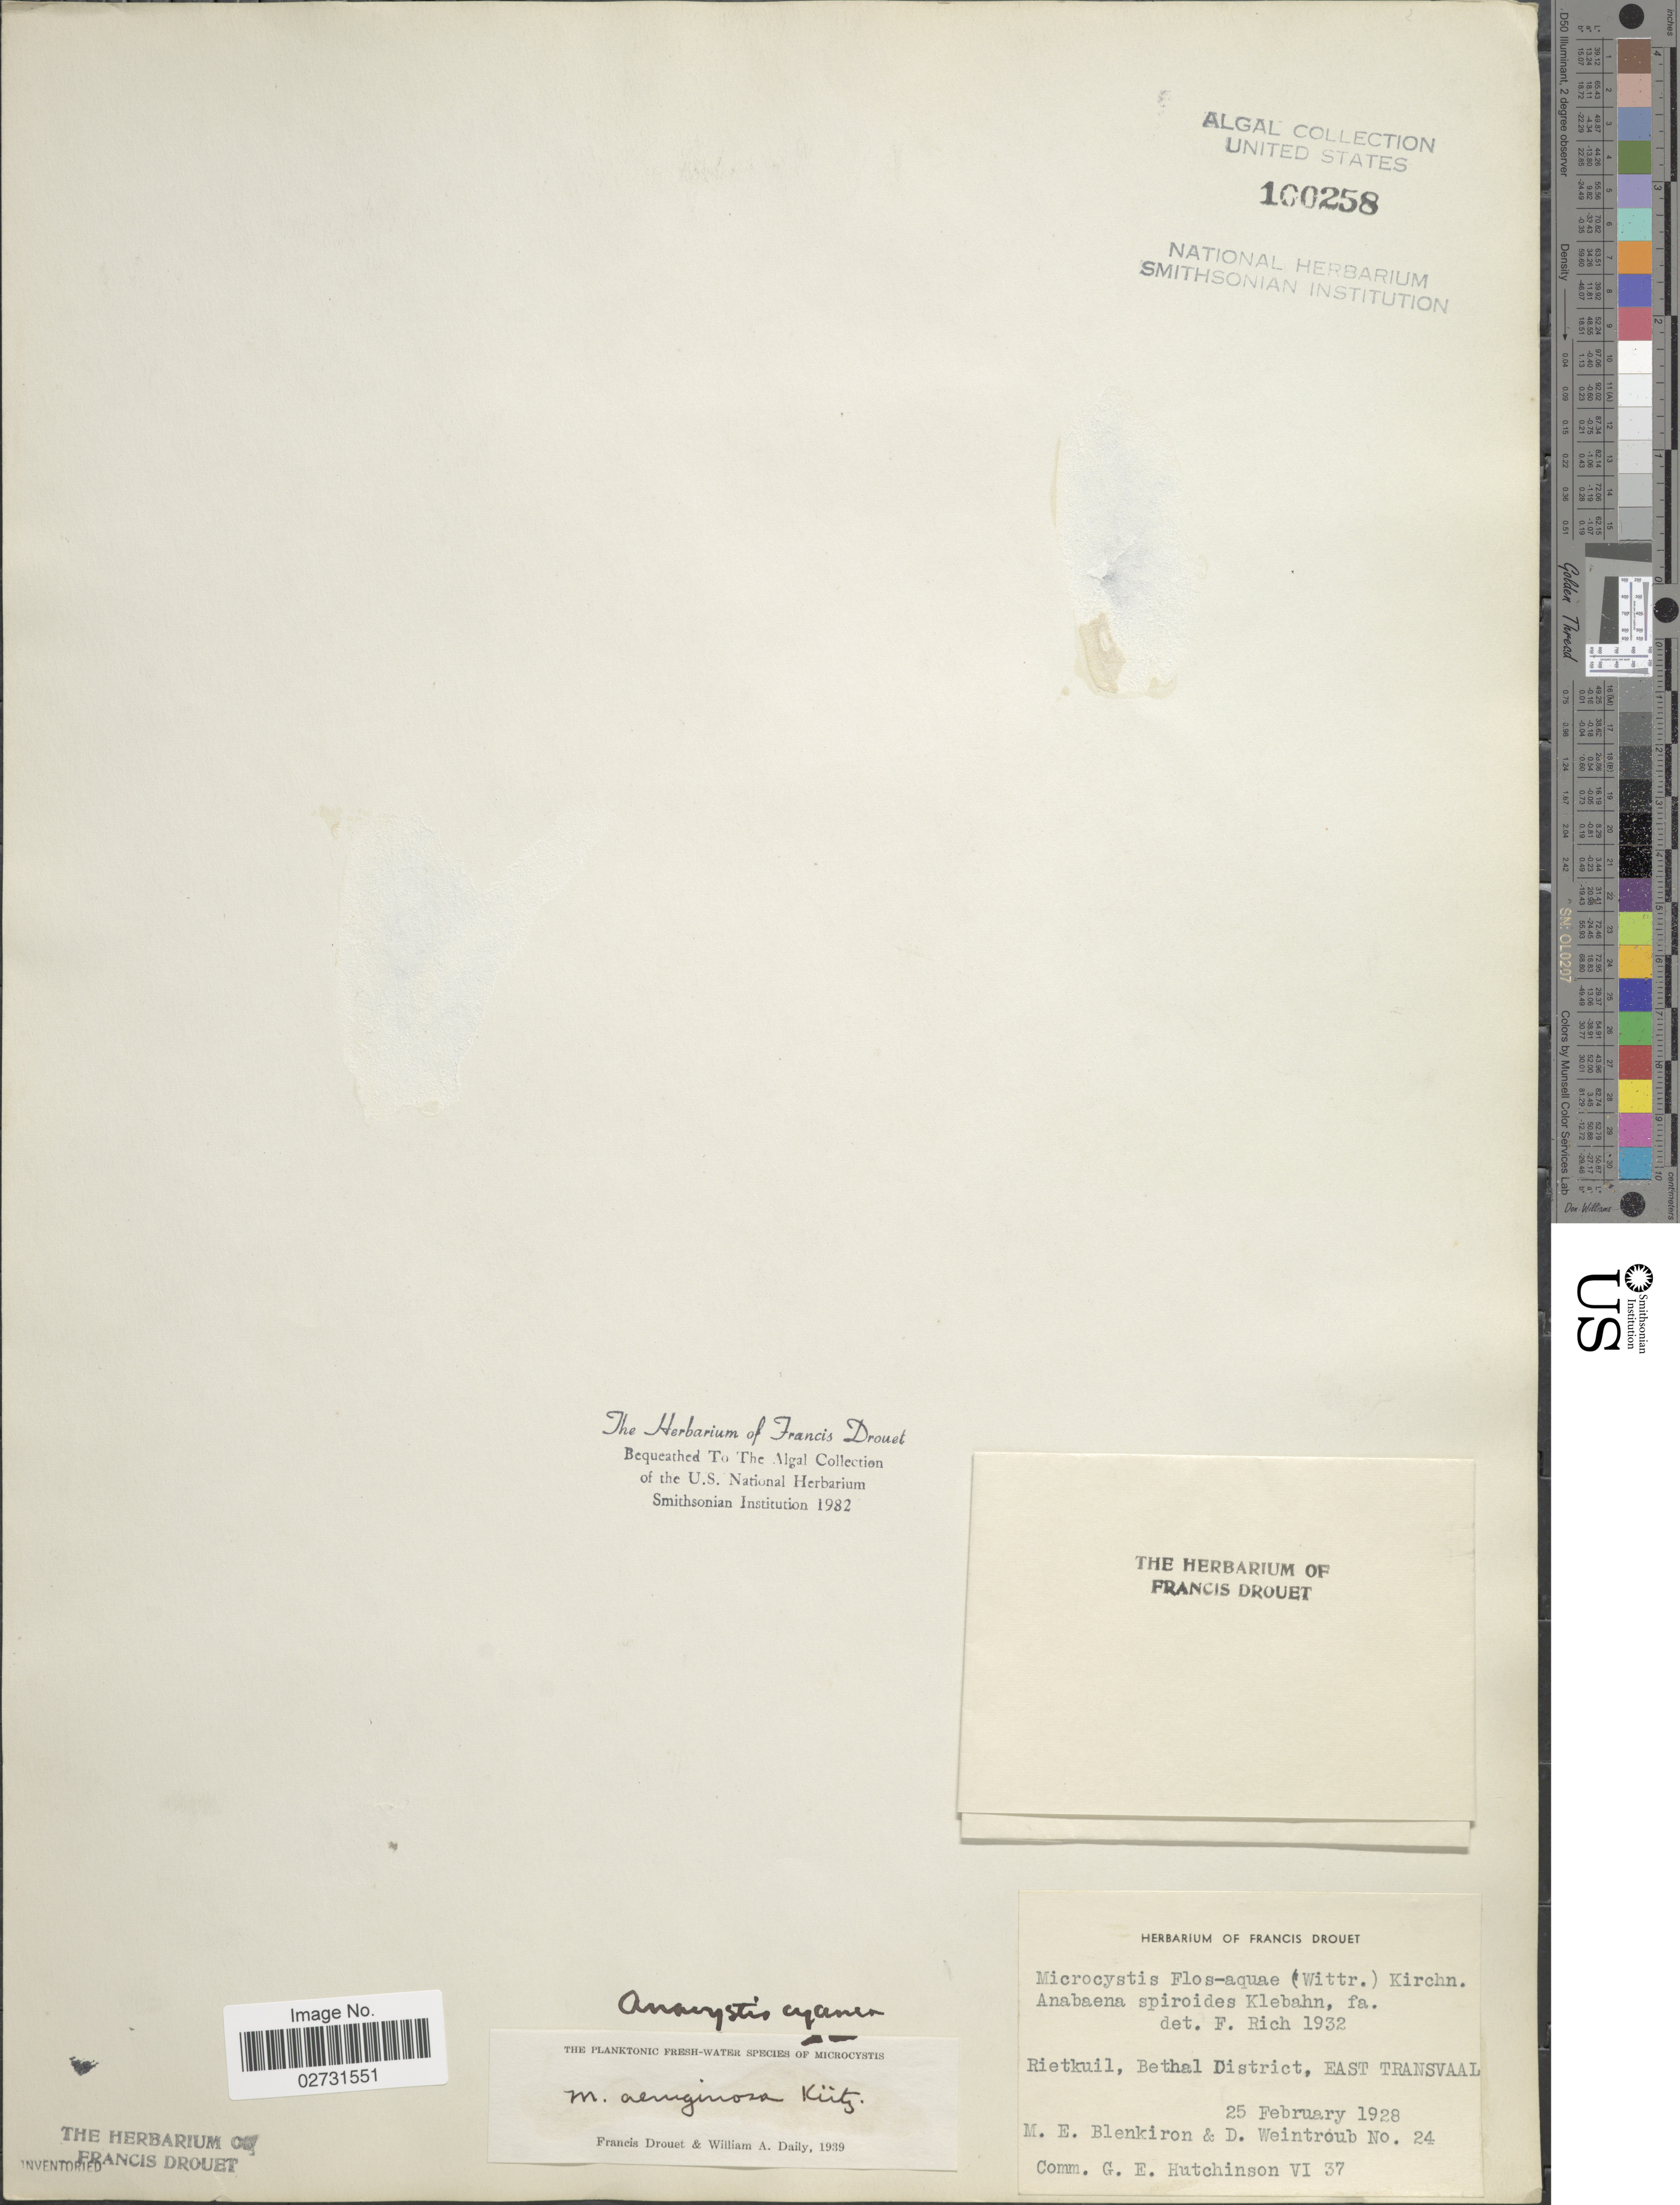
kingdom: Bacteria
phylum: Cyanobacteria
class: Cyanobacteriia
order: Cyanobacteriales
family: Chroococcaceae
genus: Anacystis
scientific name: Anacystis cyanea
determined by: Drouet, F. E.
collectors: M. Blenkiron & D. Weintroub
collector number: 24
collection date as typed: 25 February 1928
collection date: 1928-02-25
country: South Africa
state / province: Mpumalanga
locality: Rietkuil, bethal district. Transvaal Province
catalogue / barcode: US 100258